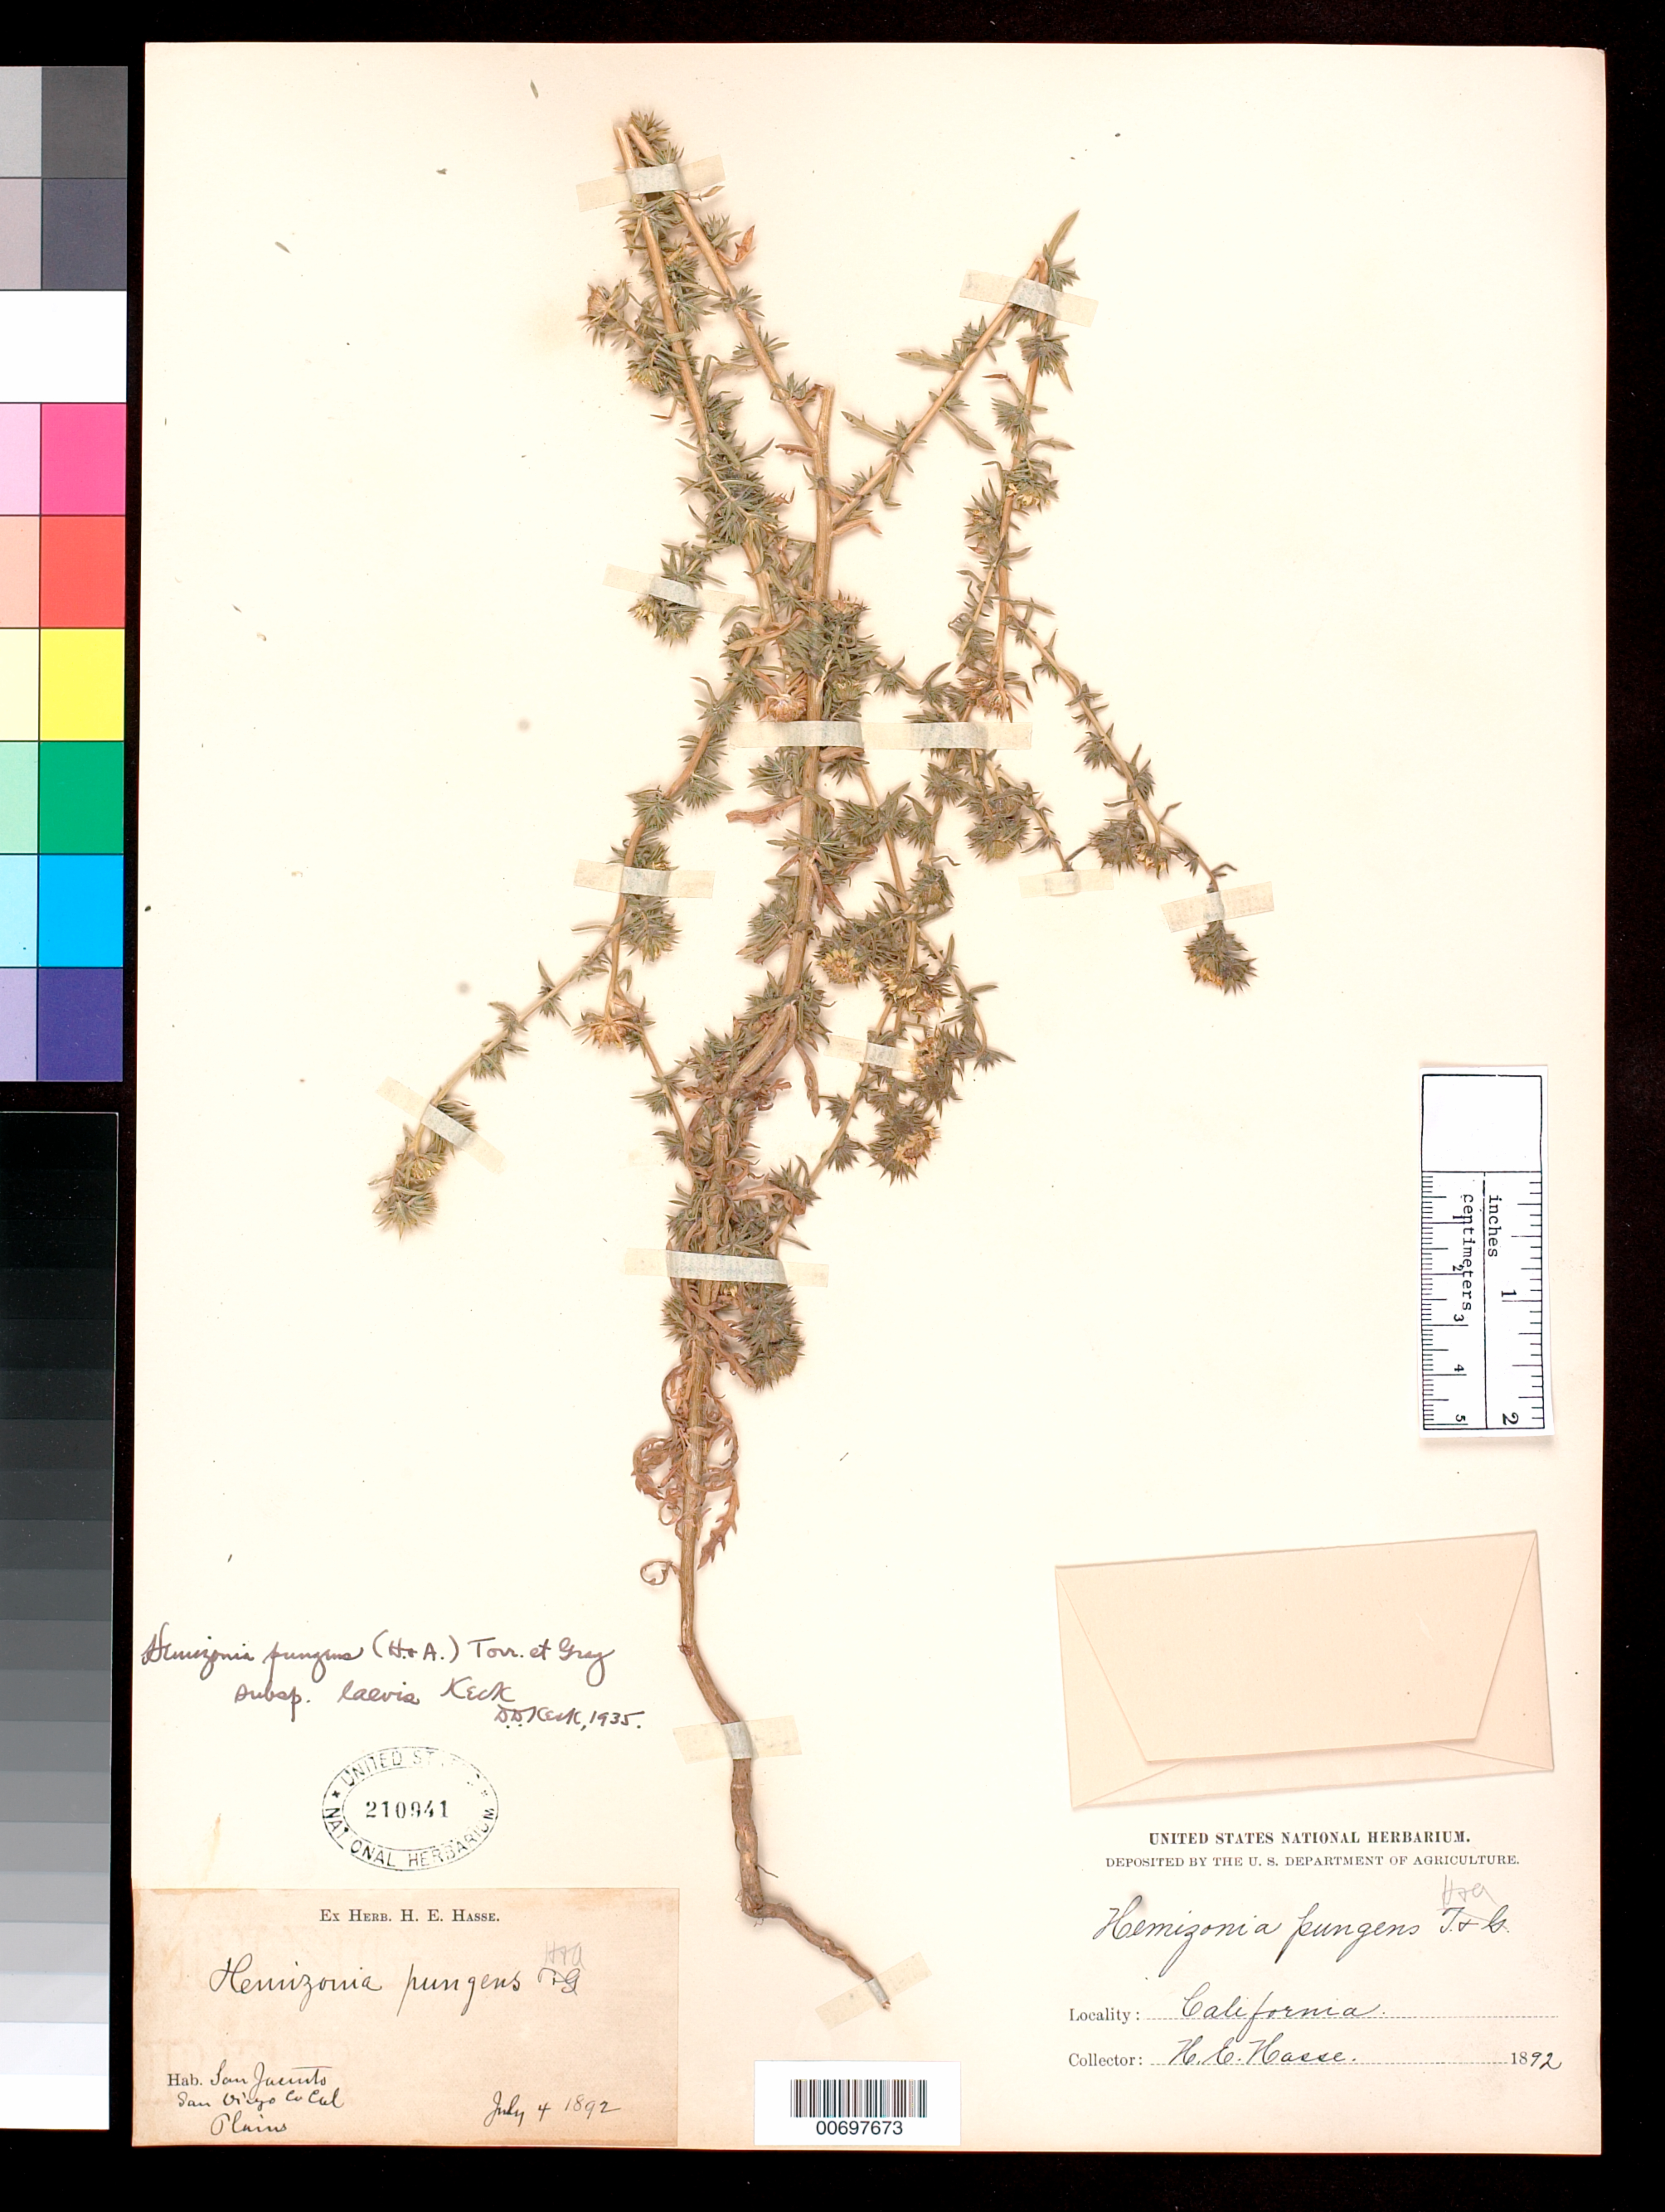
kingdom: Plantae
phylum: Tracheophyta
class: Magnoliopsida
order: Asterales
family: Asteraceae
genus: Hemizonia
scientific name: Hemizonia pungens subsp. laevis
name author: D.D. Keck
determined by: Keck, David D.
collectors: H. E. Hasse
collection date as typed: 04 Jul 1892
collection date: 1892-07-04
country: United States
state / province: California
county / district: Riverside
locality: San Jacinto.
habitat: Plains.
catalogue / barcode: US 210941